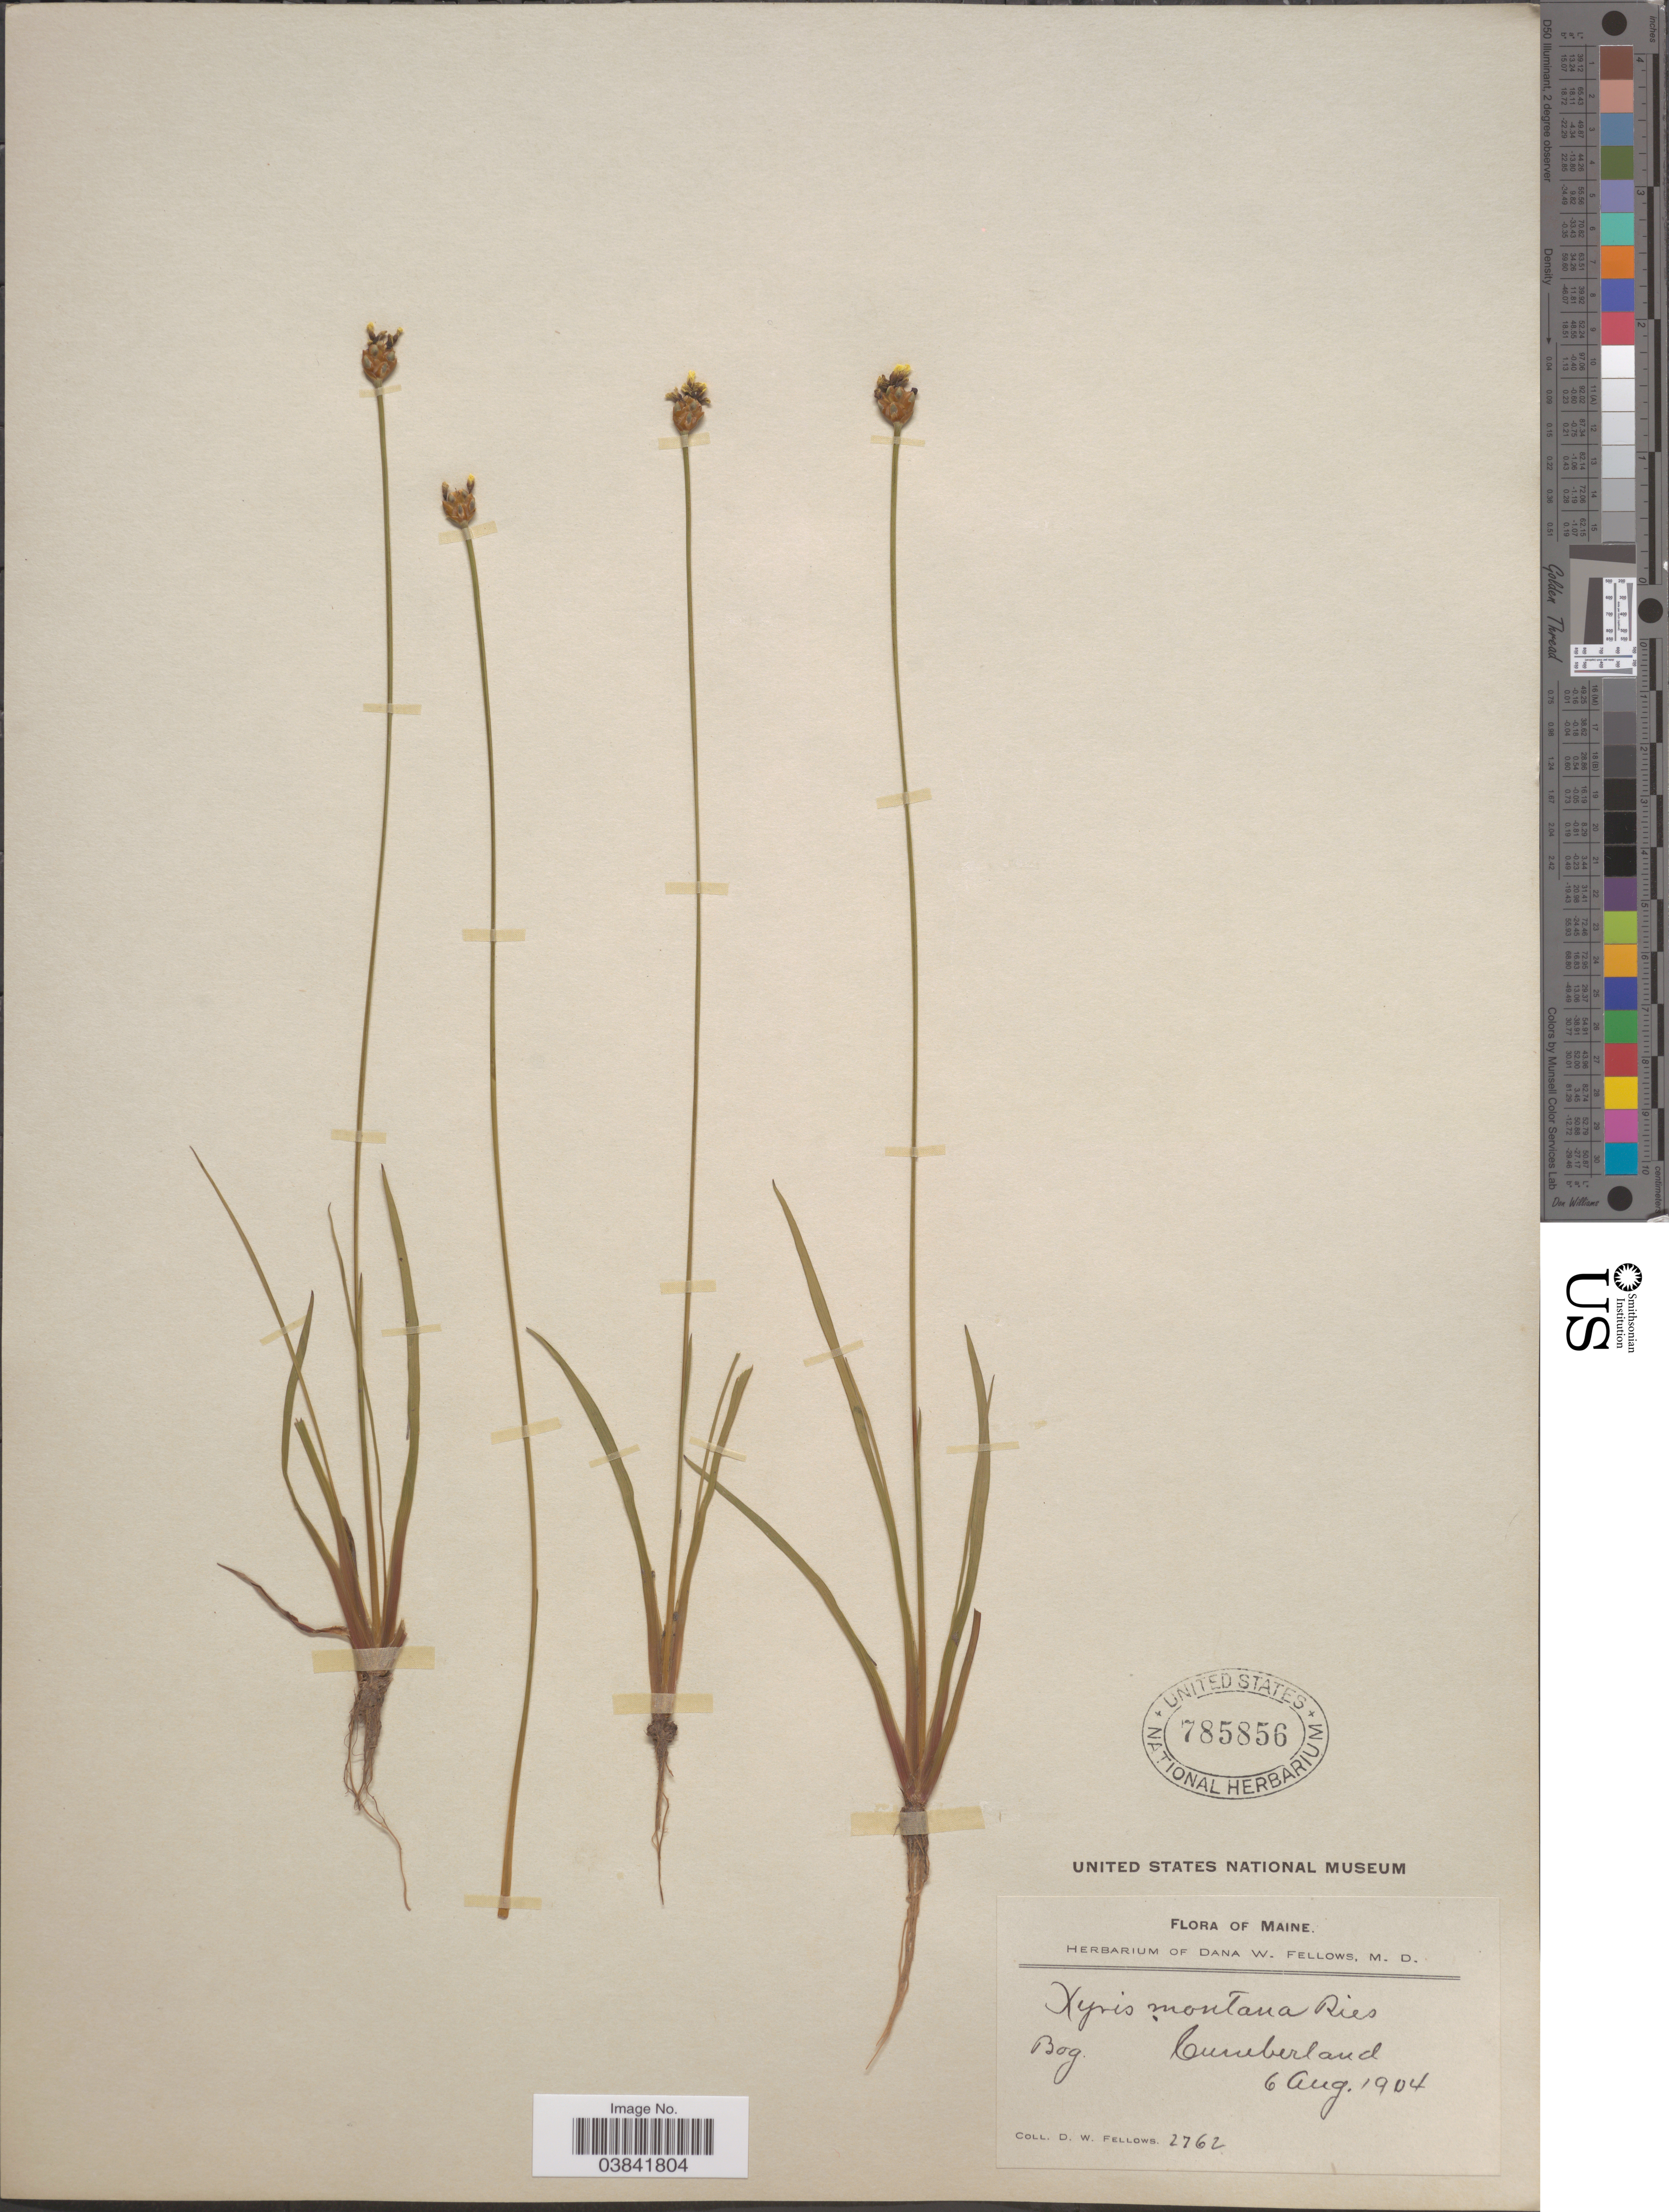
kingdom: Plantae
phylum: Tracheophyta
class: Liliopsida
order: Poales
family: Xyridaceae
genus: Xyris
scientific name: Xyris difformis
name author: Chapm.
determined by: Strong, Mark T., (BOT), Smithsonian Institution - National Museum of Natural History (UNITED STATES)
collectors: D. W. Fellows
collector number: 2762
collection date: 1904-08-06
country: United States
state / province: Maine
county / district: Cumberland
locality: Cumberland.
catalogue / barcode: US 785856